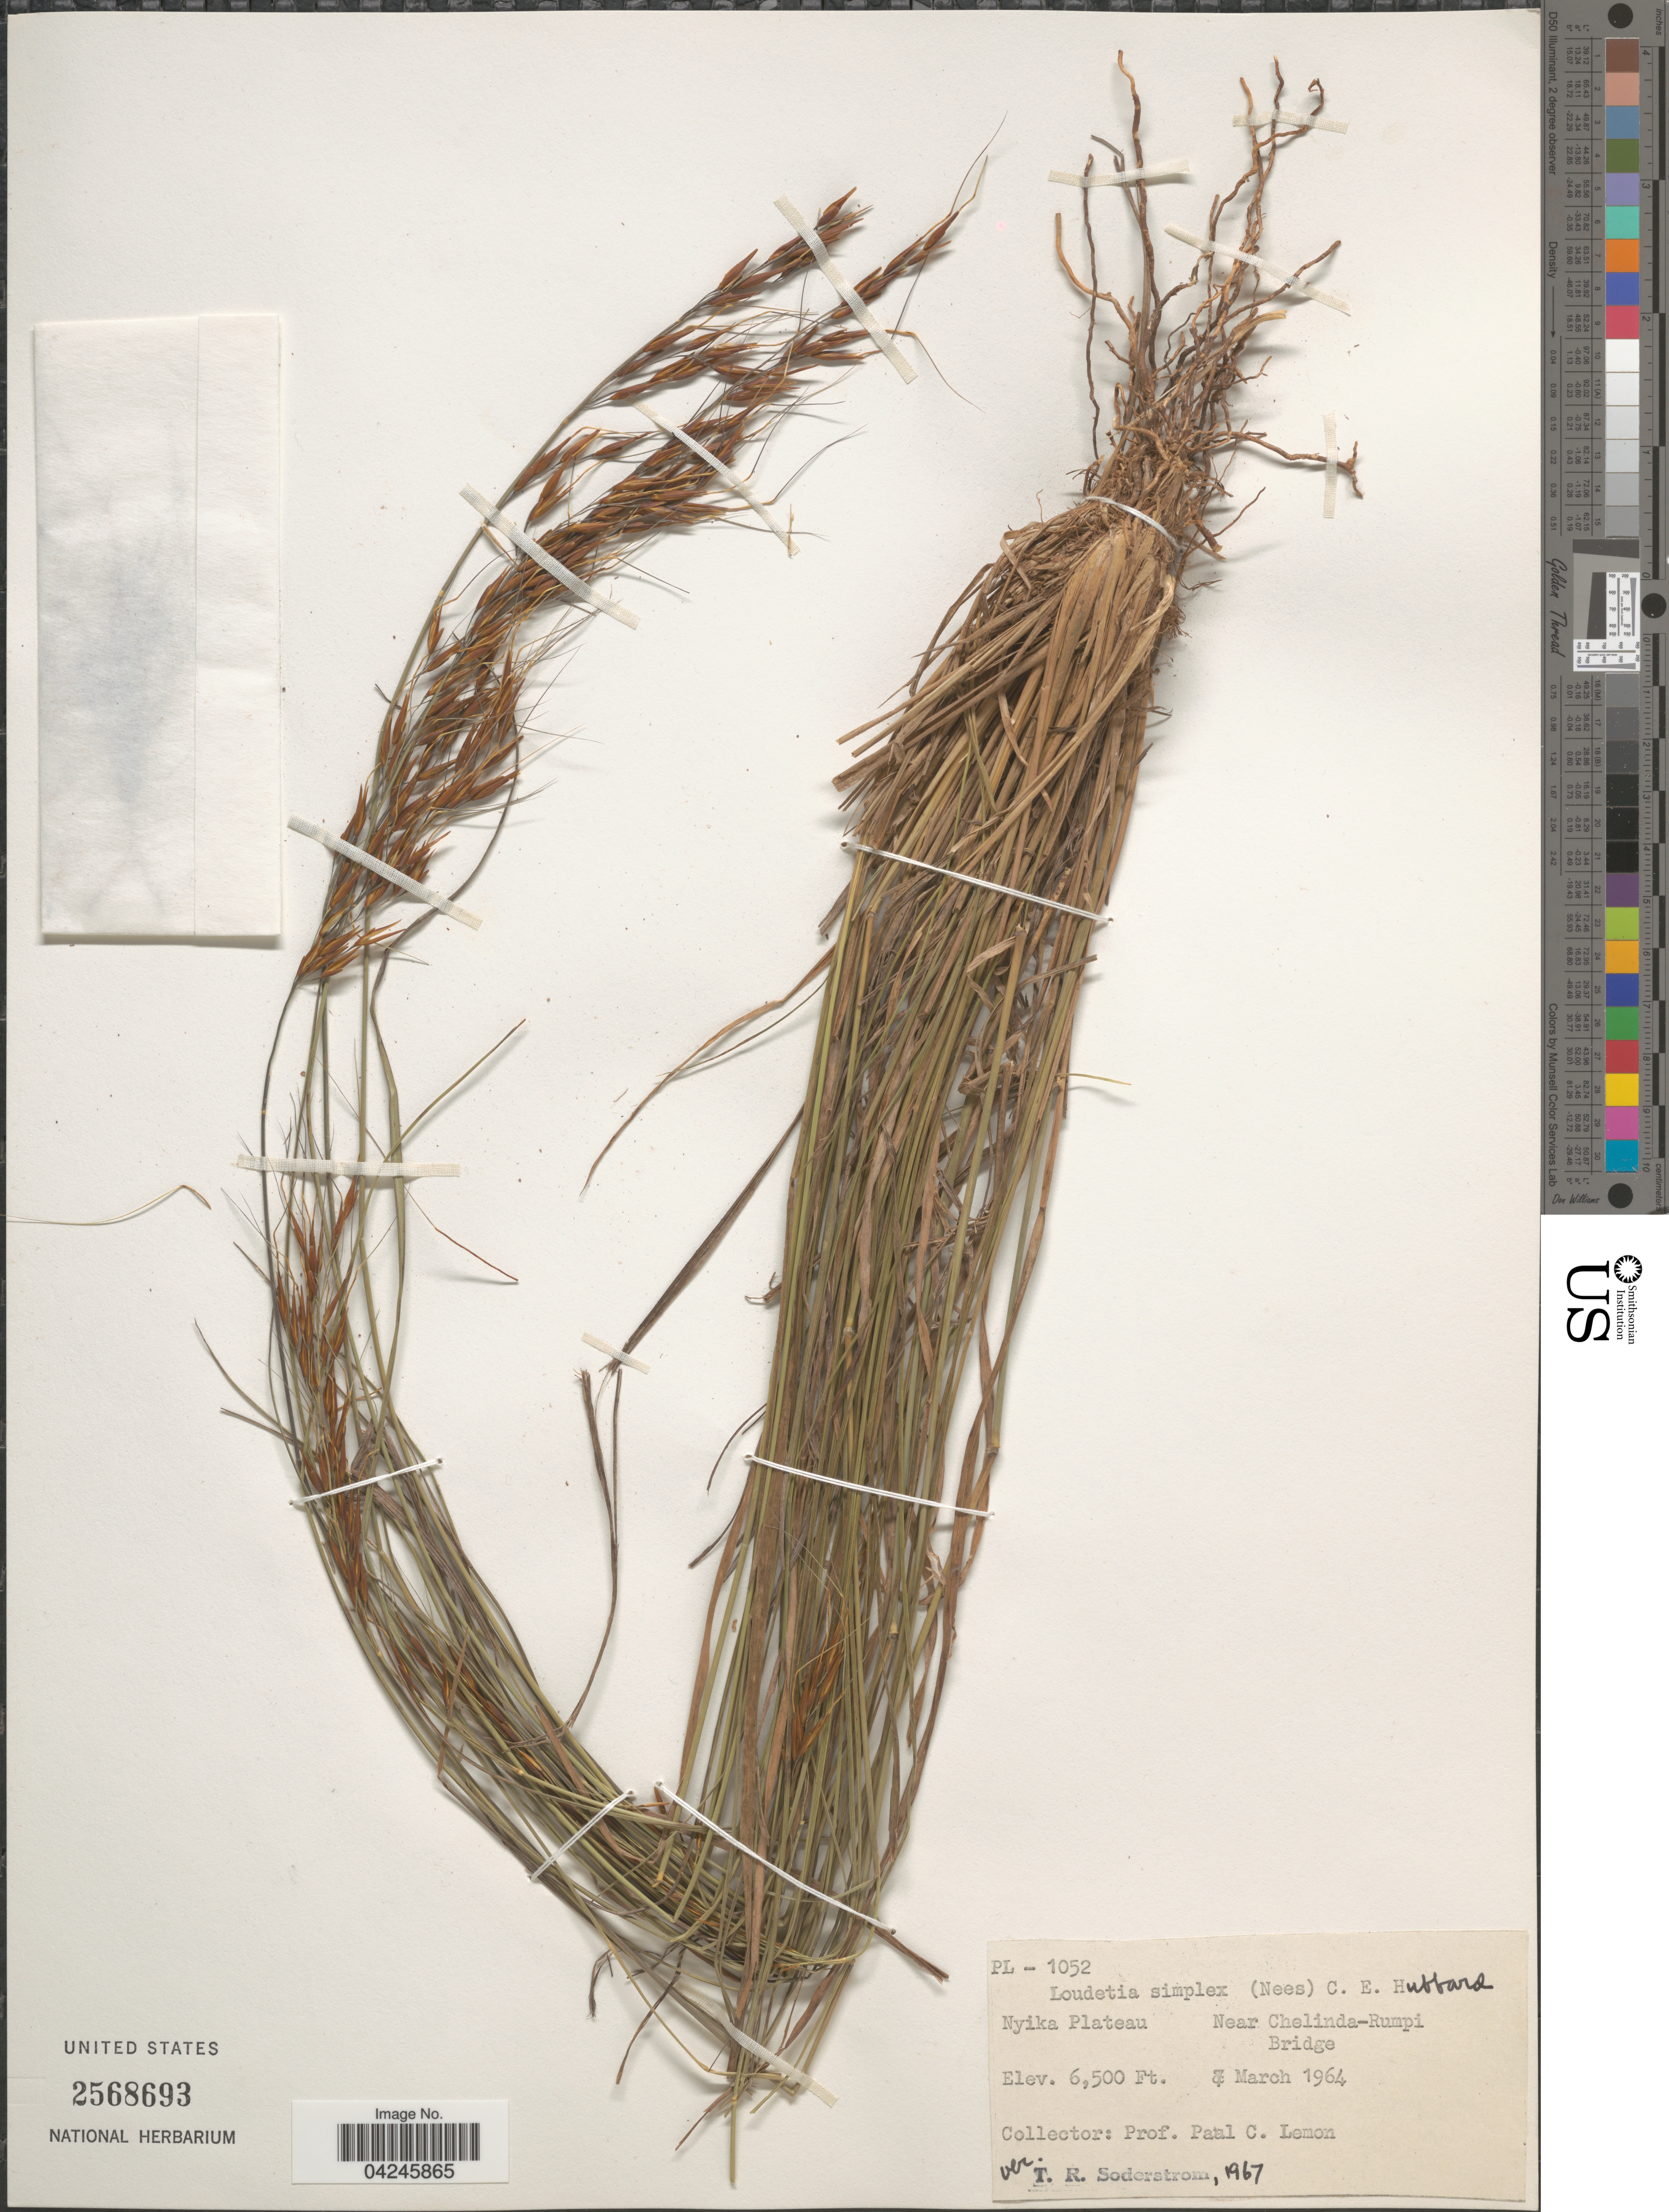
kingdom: Plantae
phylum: Tracheophyta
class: Liliopsida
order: Poales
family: Poaceae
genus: Loudetia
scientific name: Loudetia simplex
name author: (Nees) C.E. Hubb.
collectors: P. Lemon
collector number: PL-1052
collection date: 1964-03-07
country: Malawi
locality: Nyika Plateau. Near Chelinda-Rumpi Bridge.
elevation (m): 1981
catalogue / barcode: US 2568693